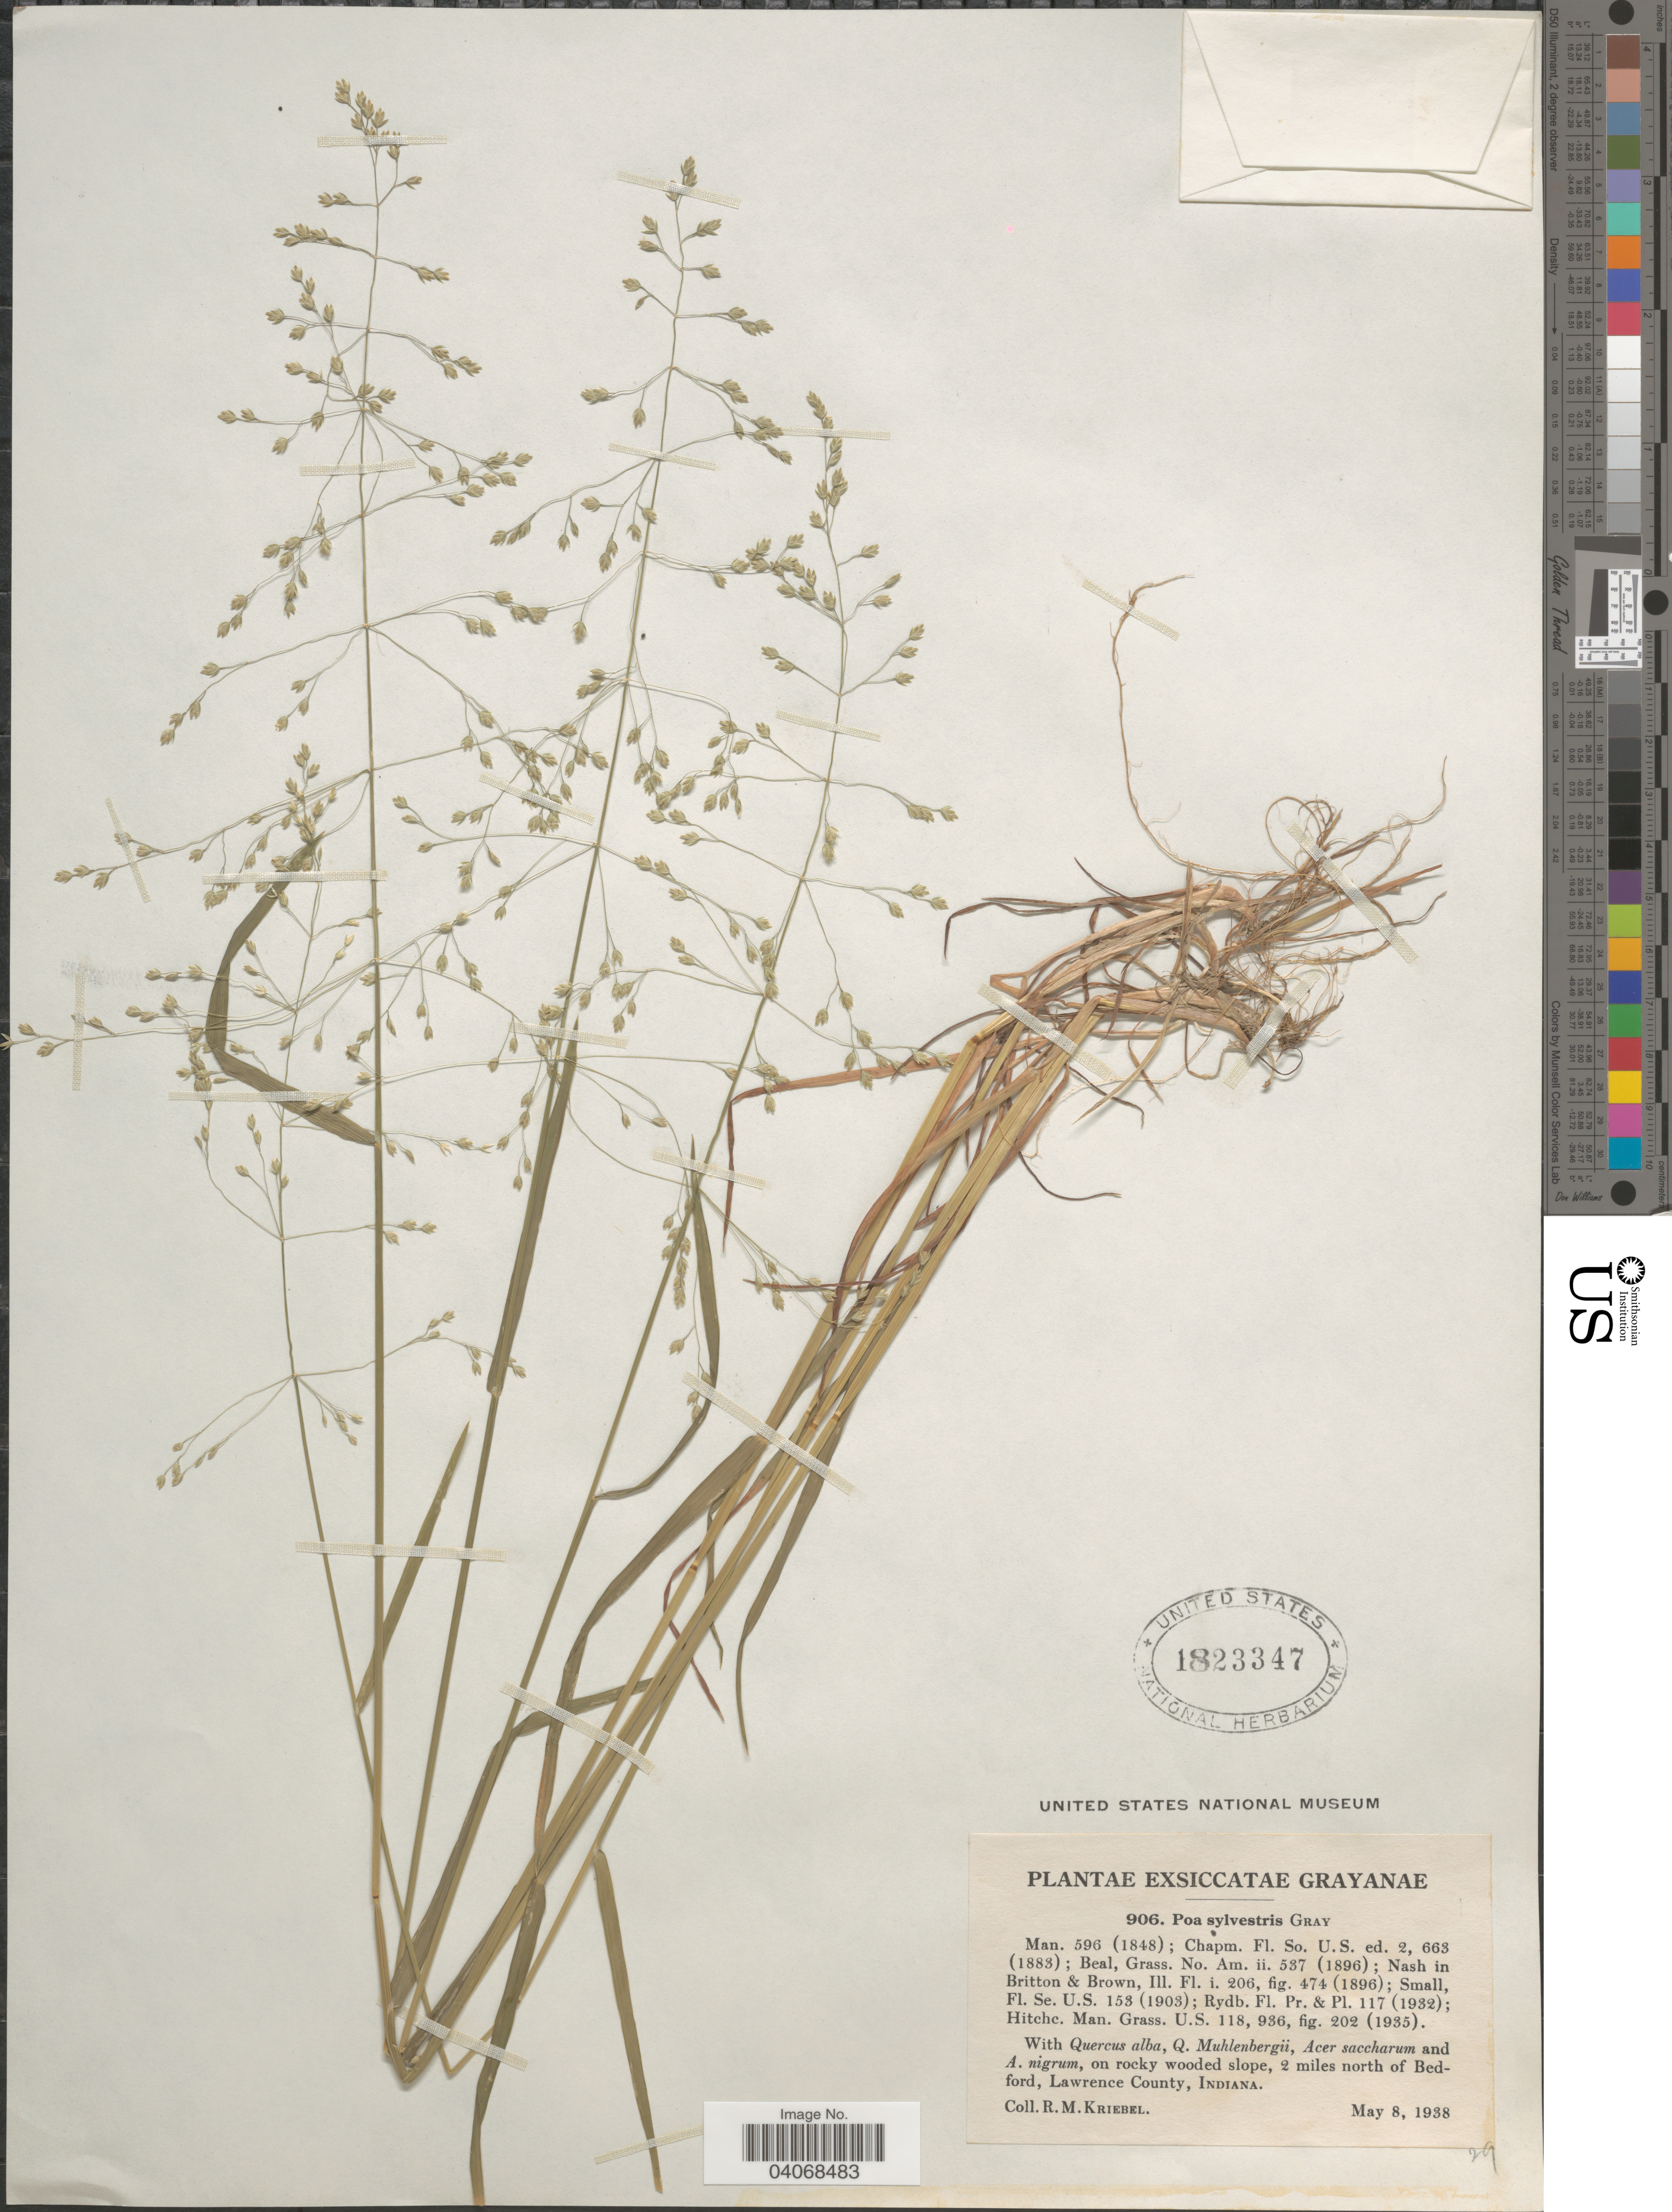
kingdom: Plantae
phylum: Tracheophyta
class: Liliopsida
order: Poales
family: Poaceae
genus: Poa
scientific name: Poa sylvestris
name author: A. Gray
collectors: R. M. Kriebel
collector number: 906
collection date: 1938-05-08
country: United States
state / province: Indiana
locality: On rocky wooded slope, 2 miles north of Bedford, Lawrence County.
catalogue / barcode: US 1823347